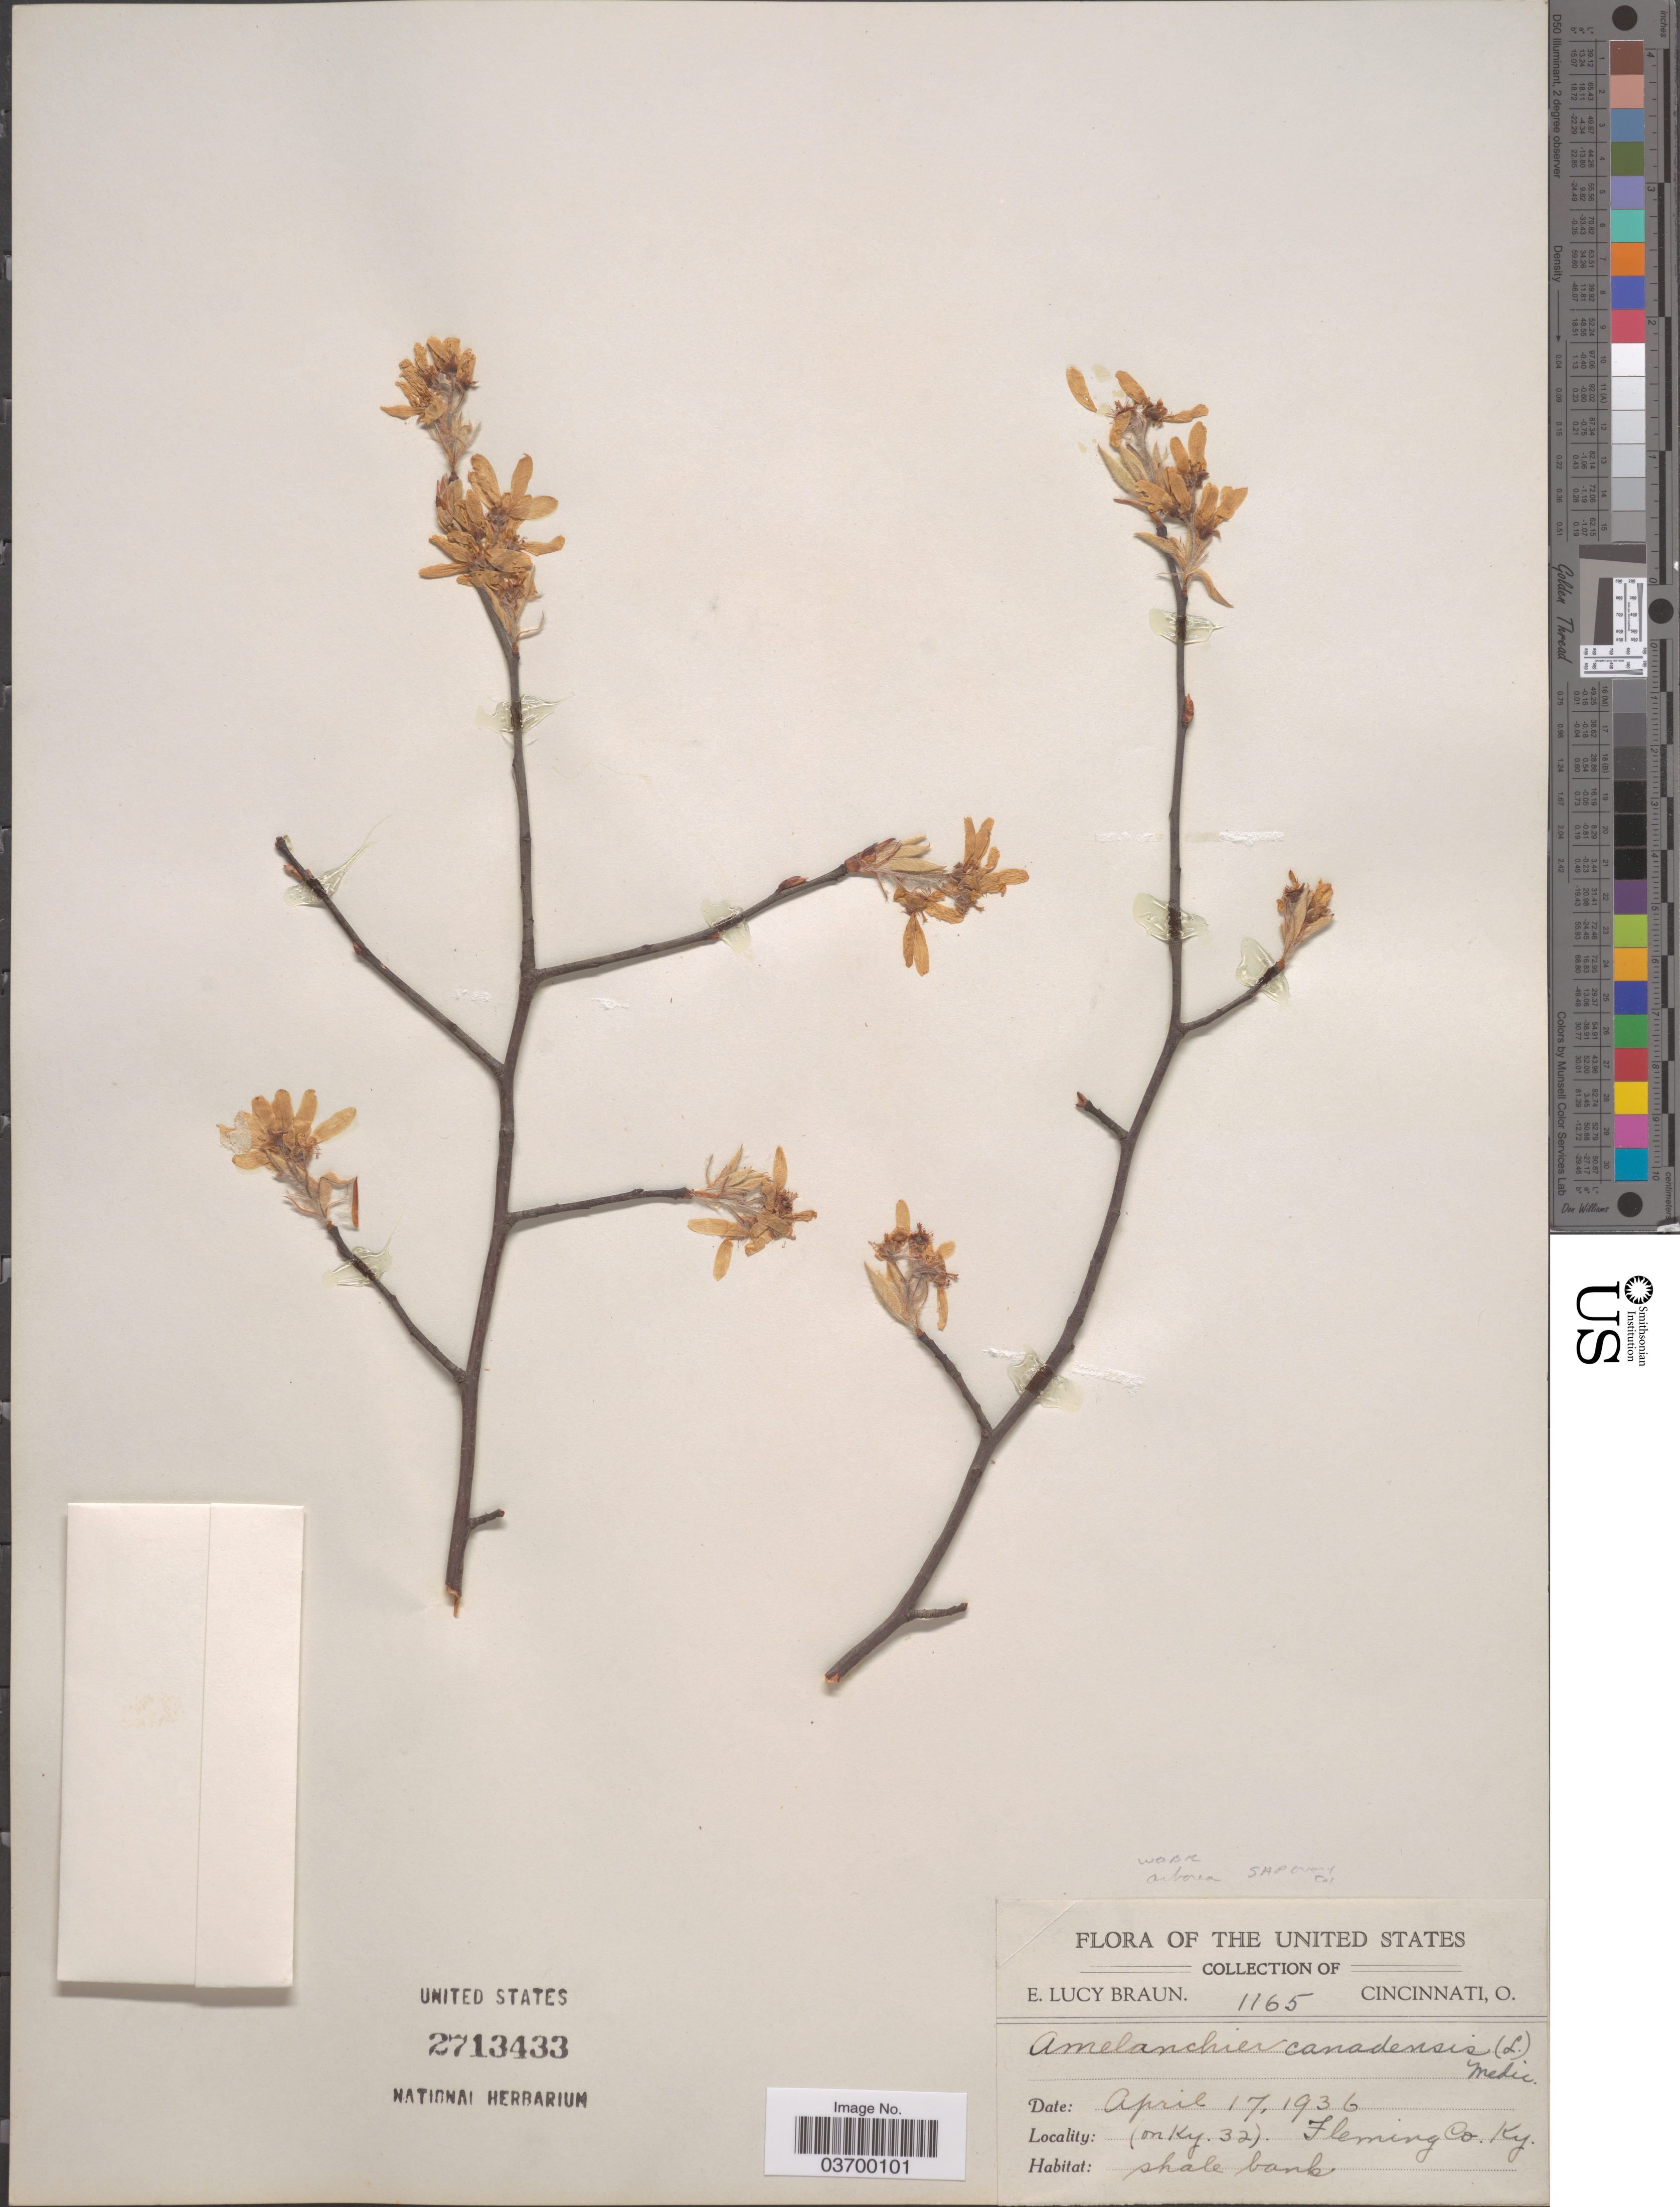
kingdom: Plantae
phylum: Tracheophyta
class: Magnoliopsida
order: Rosales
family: Rosaceae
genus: Amelanchier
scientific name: Amelanchier arborea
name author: (F. Michx.) Fernald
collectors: E. L. Braun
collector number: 1165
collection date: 1936-04-17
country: United States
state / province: Kentucky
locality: (on Ky. 32). Fleming Co.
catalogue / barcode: US 2713433